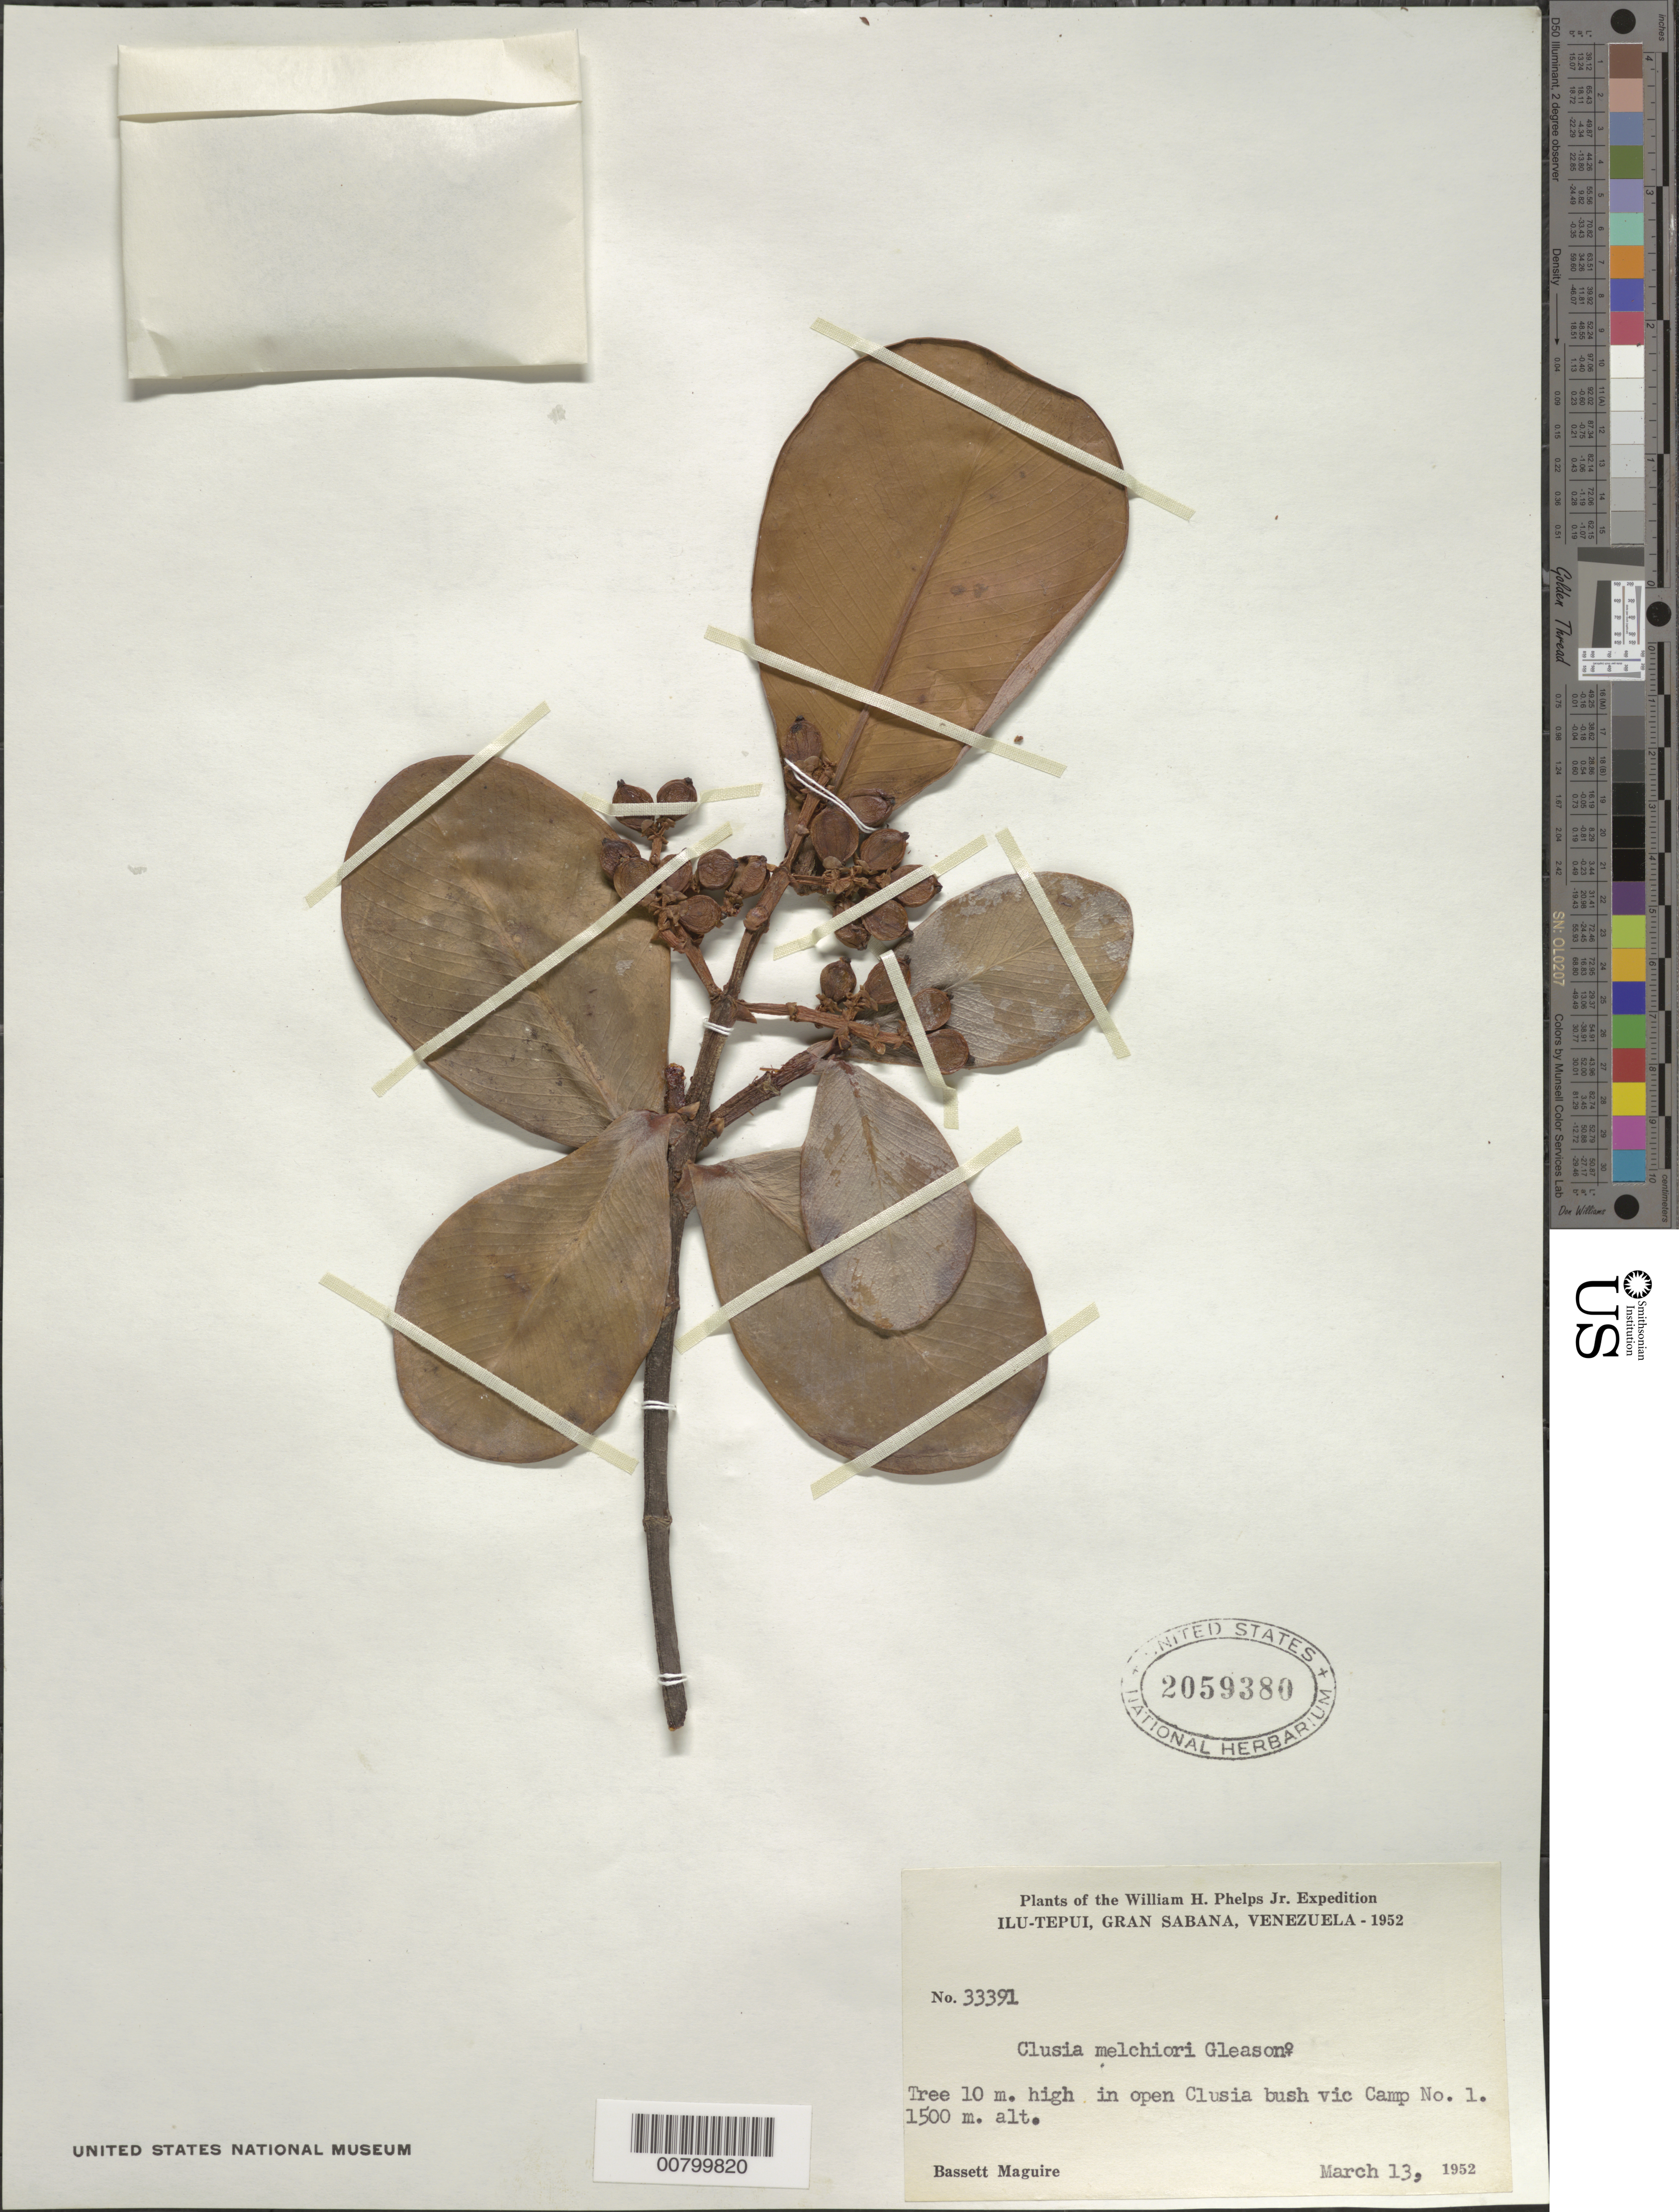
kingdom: Plantae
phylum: Tracheophyta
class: Magnoliopsida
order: Malpighiales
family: Clusiaceae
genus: Clusia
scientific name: Clusia melchiori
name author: Gleason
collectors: B. Maguire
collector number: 33391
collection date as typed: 13-Mar-52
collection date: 1952-03-13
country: Venezuela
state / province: Bolívar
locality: Gran Sabana, Ilu-tepuí, Camp 1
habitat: In open Clusia bush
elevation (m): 1500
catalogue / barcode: US 2059380